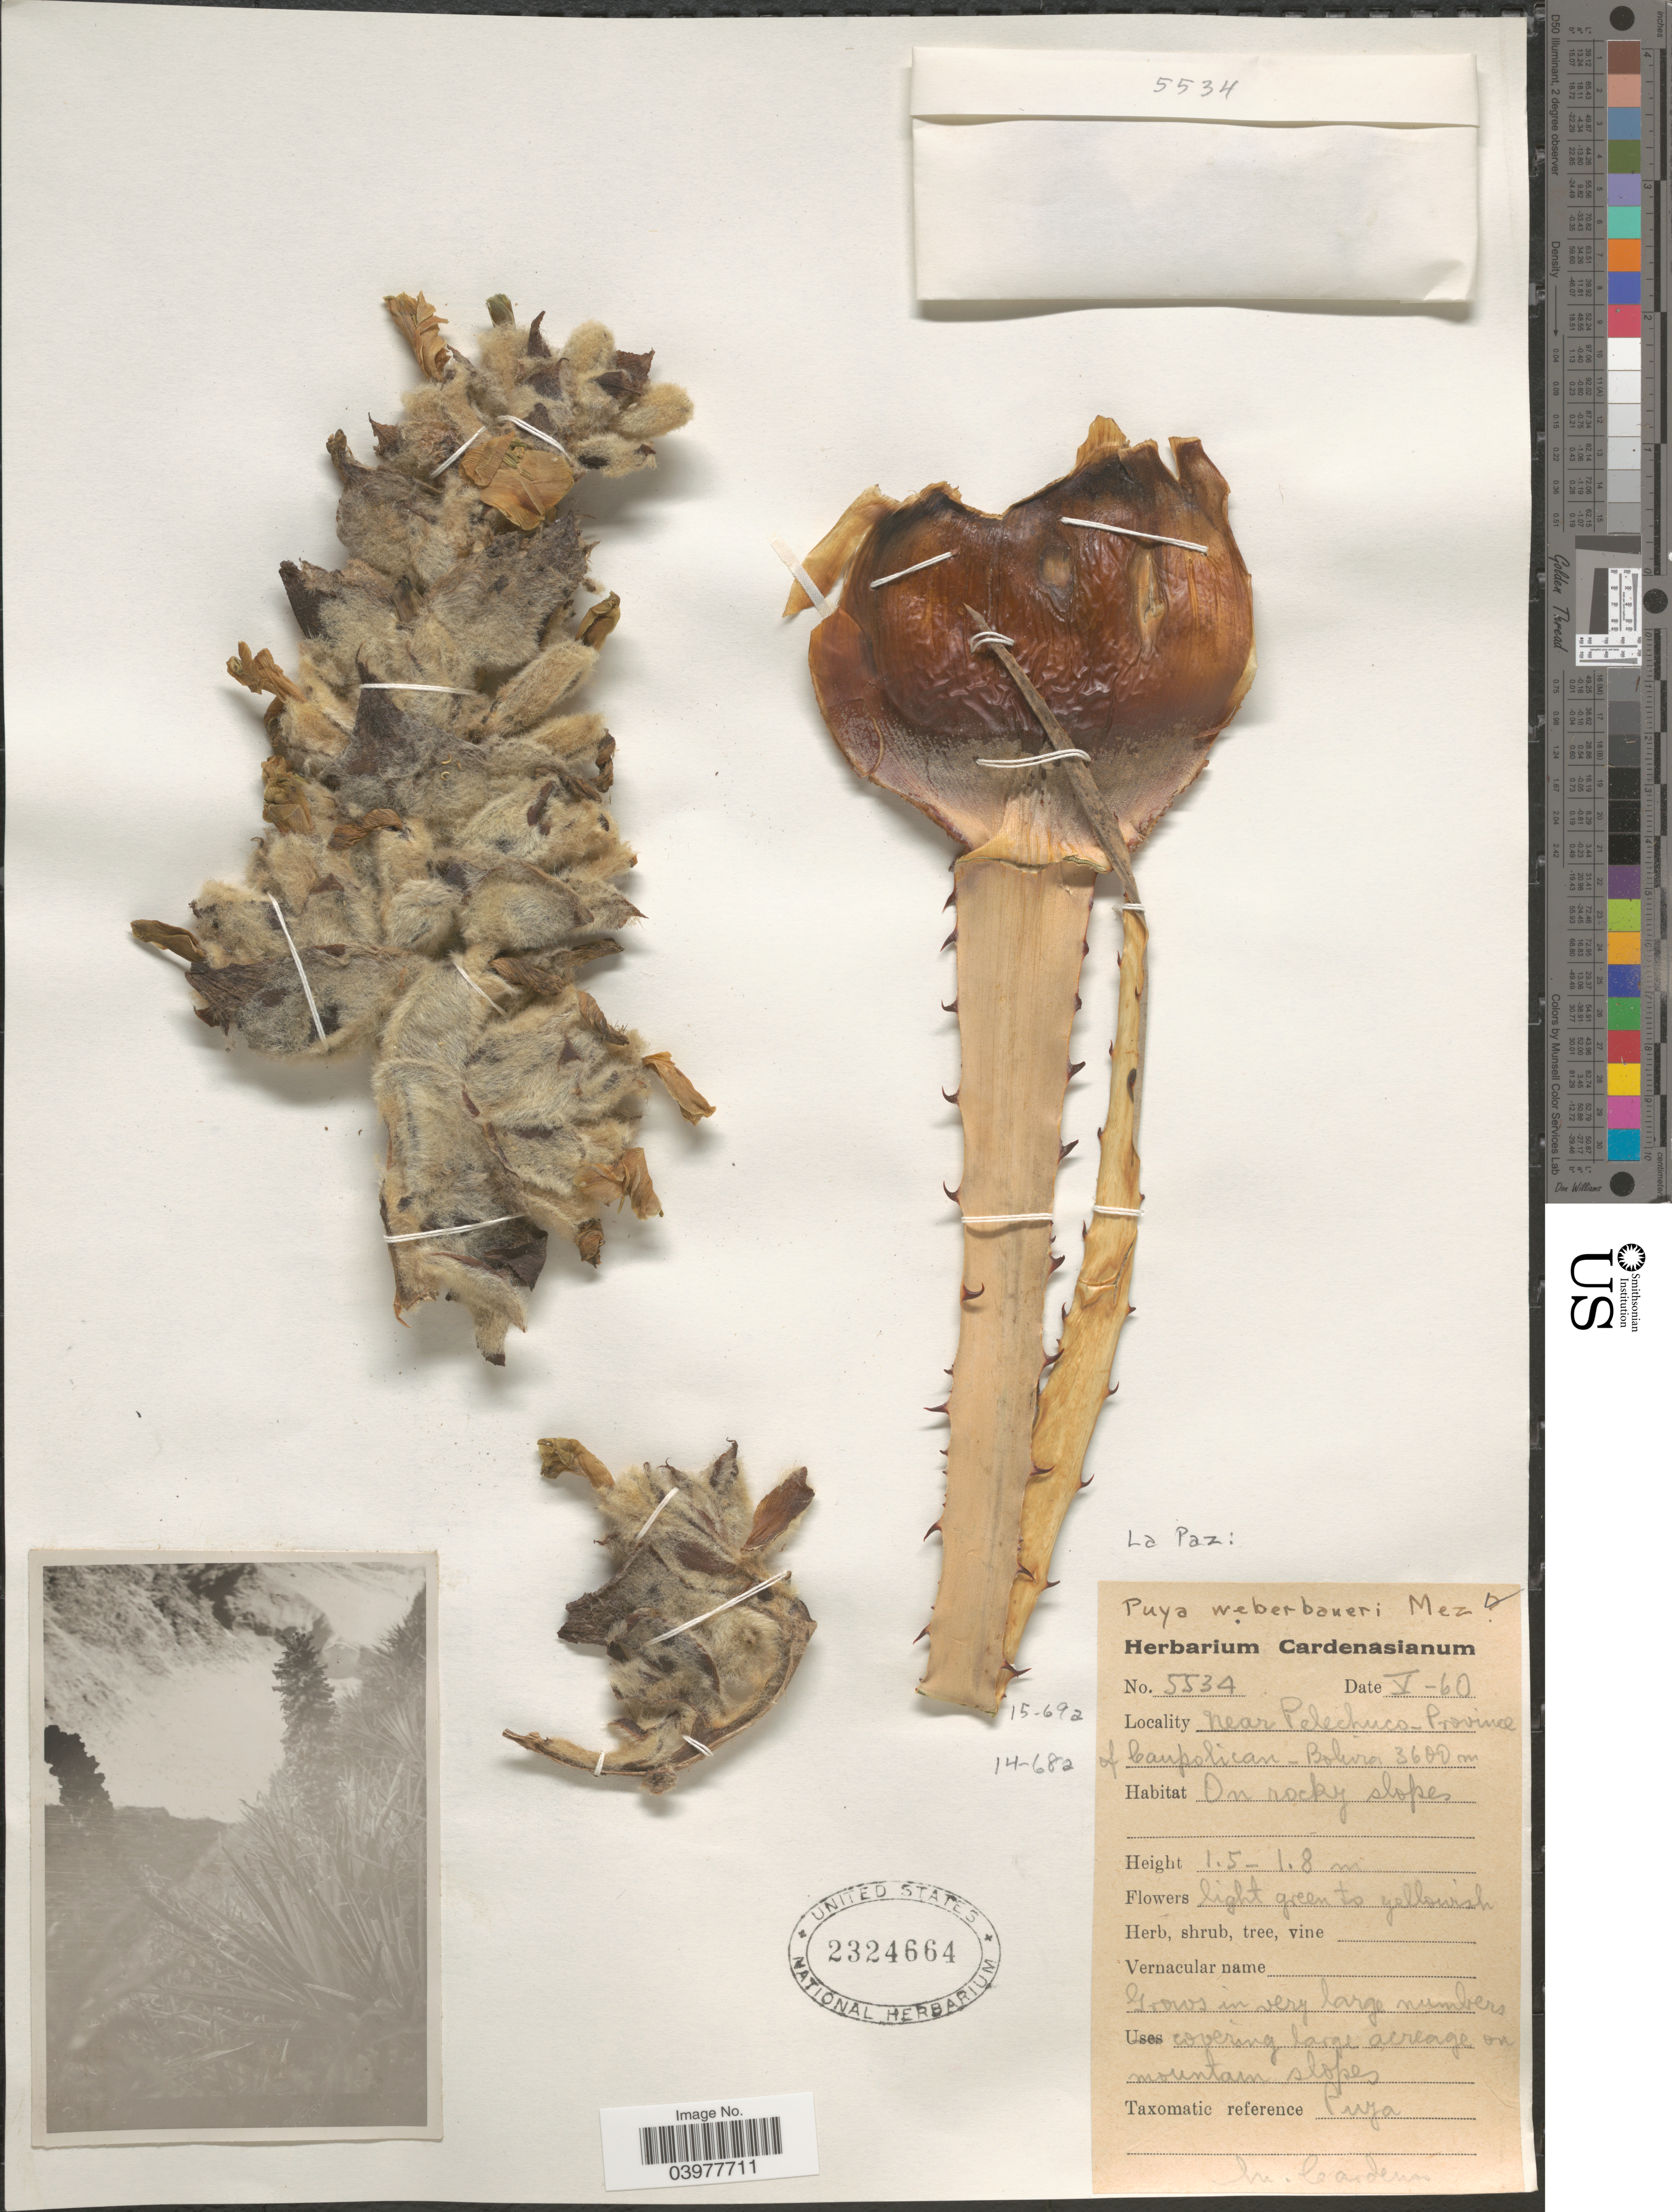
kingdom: Plantae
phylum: Tracheophyta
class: Liliopsida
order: Poales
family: Bromeliaceae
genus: Puya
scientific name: Puya weberbaueri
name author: Mez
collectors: M. Cárdenas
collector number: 5534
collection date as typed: Transcribed d/m/y: /5/60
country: Bolivia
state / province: La Paz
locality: Near Pelechuco - Province of Caupolican.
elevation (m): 3600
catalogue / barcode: US 2324664